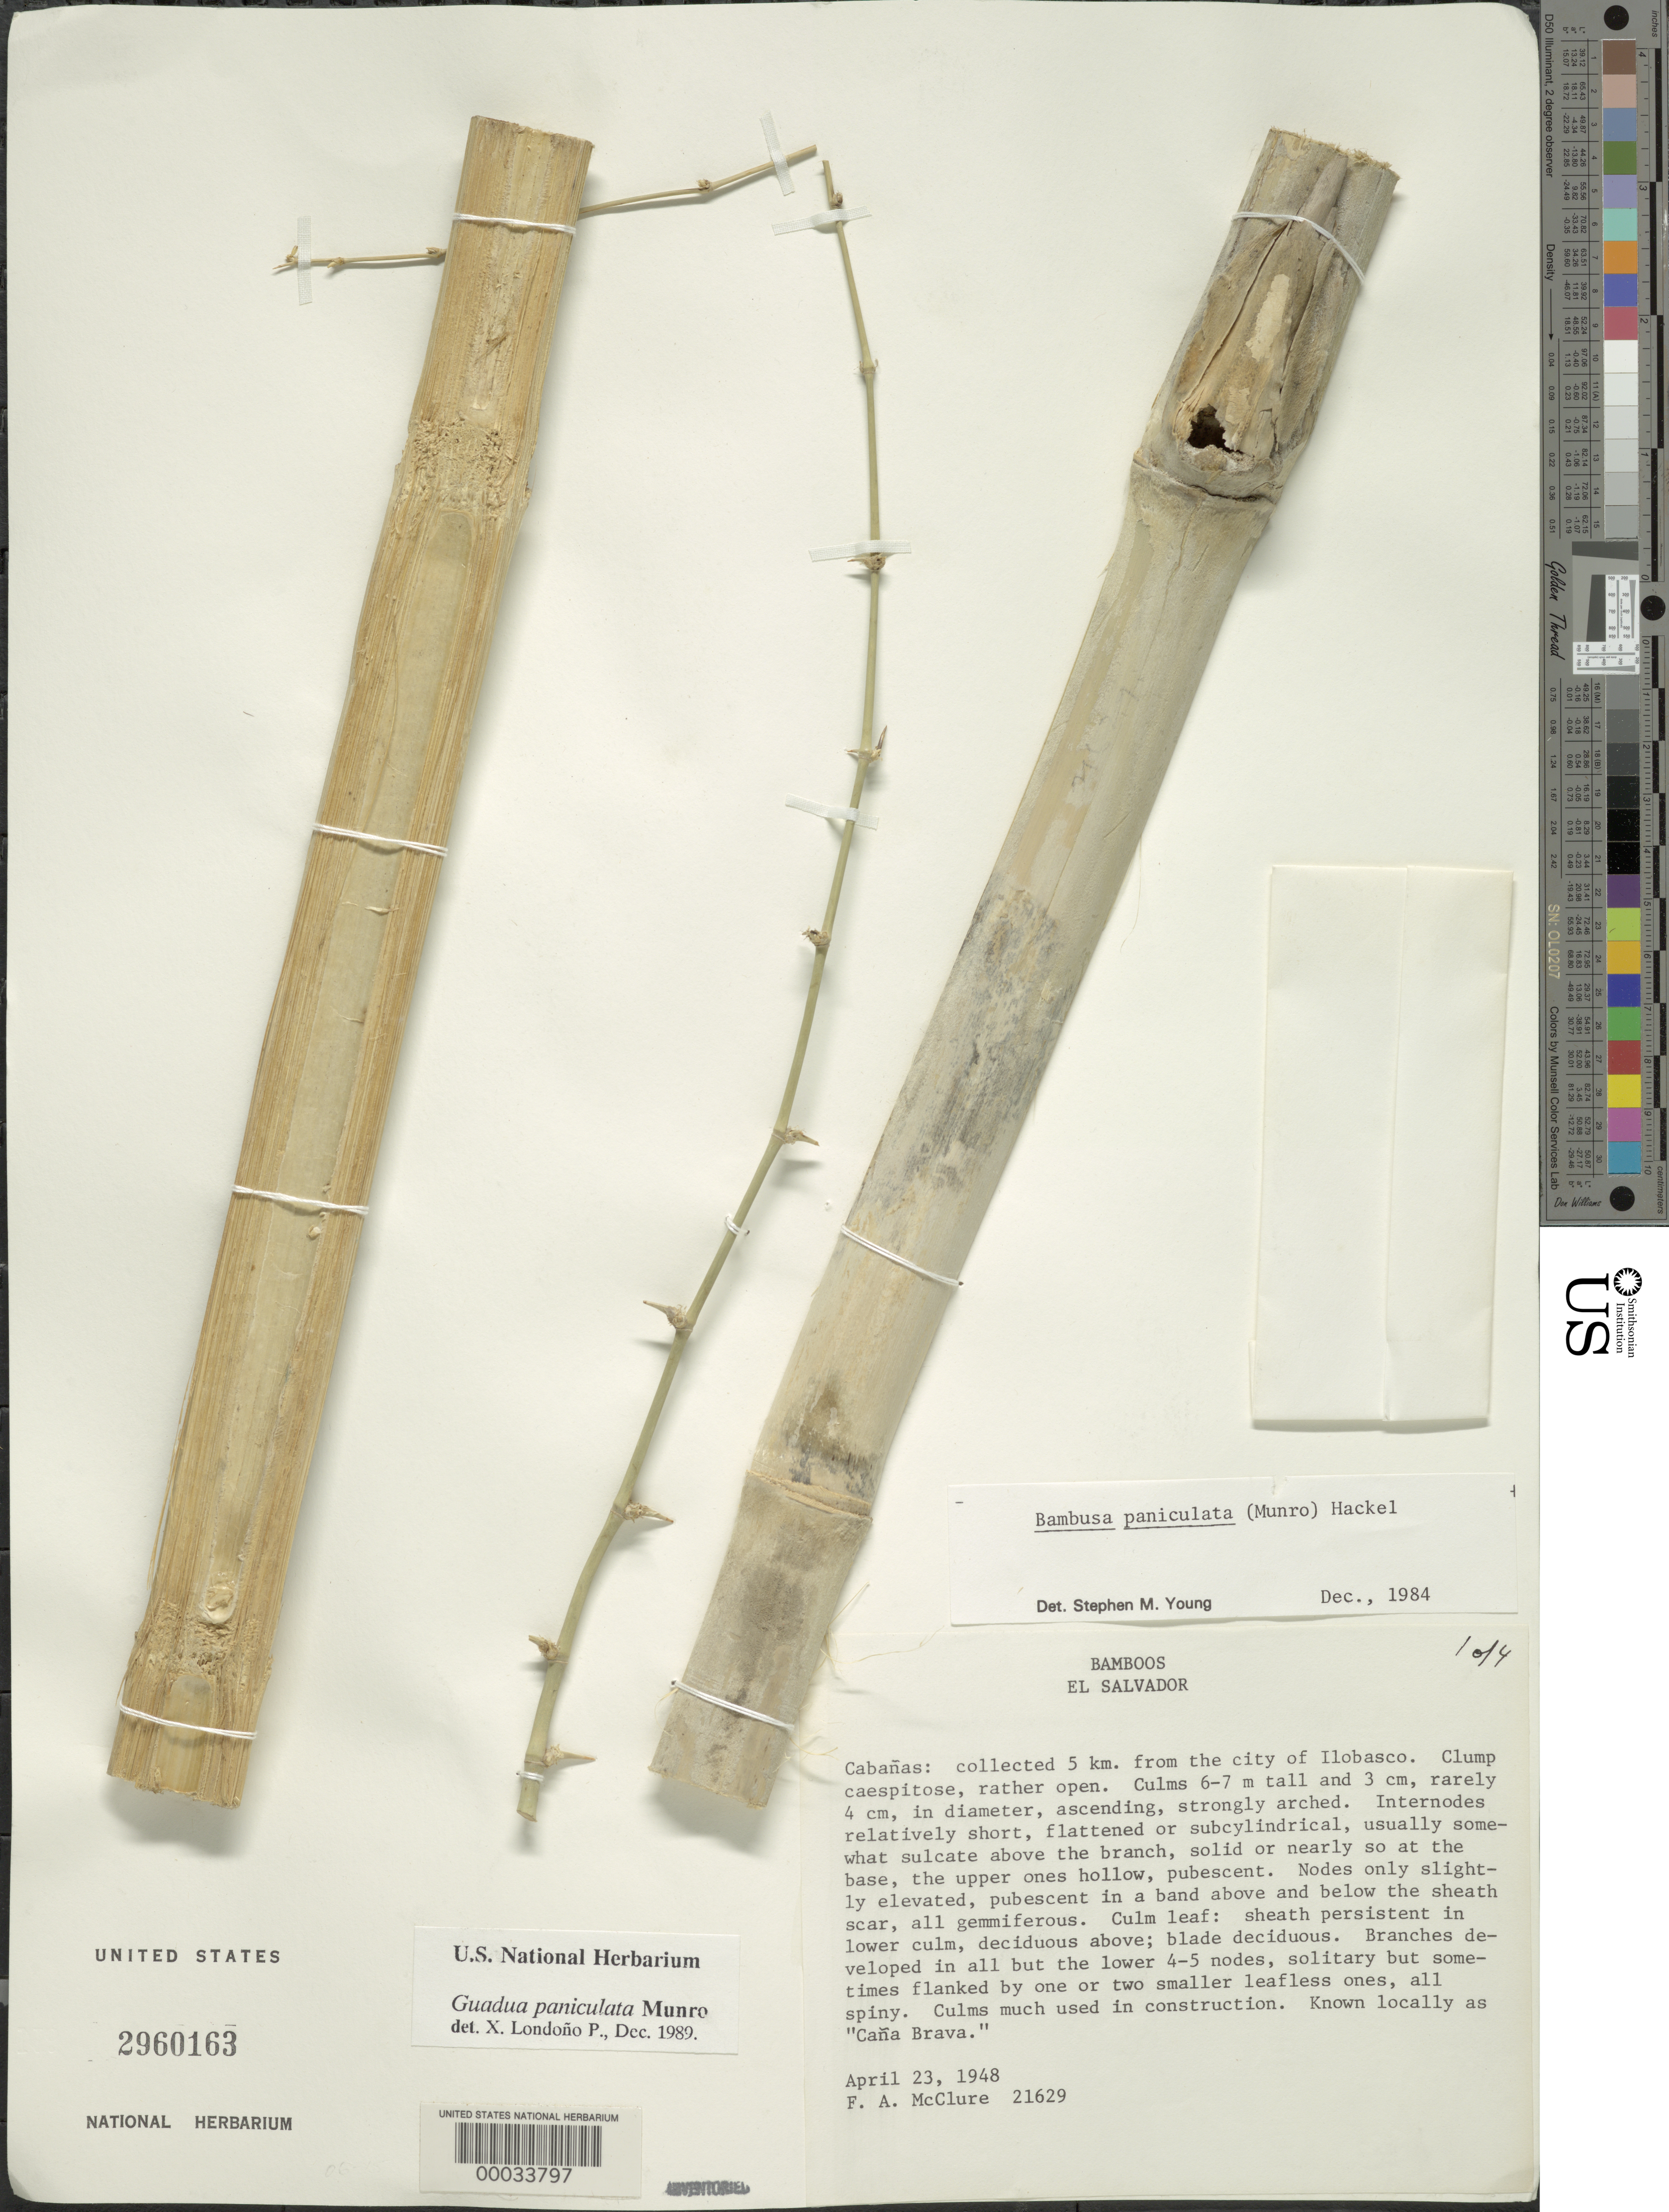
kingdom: Plantae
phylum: Tracheophyta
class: Liliopsida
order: Poales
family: Poaceae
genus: Guadua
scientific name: Guadua paniculata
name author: Munro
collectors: F. A. McClure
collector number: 21629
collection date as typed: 23 Apr 1948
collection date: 1948-04-23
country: El Salvador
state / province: Cabañas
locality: Itobasco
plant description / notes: There is a second set of 3 sheets to this collection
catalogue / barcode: US 2960163